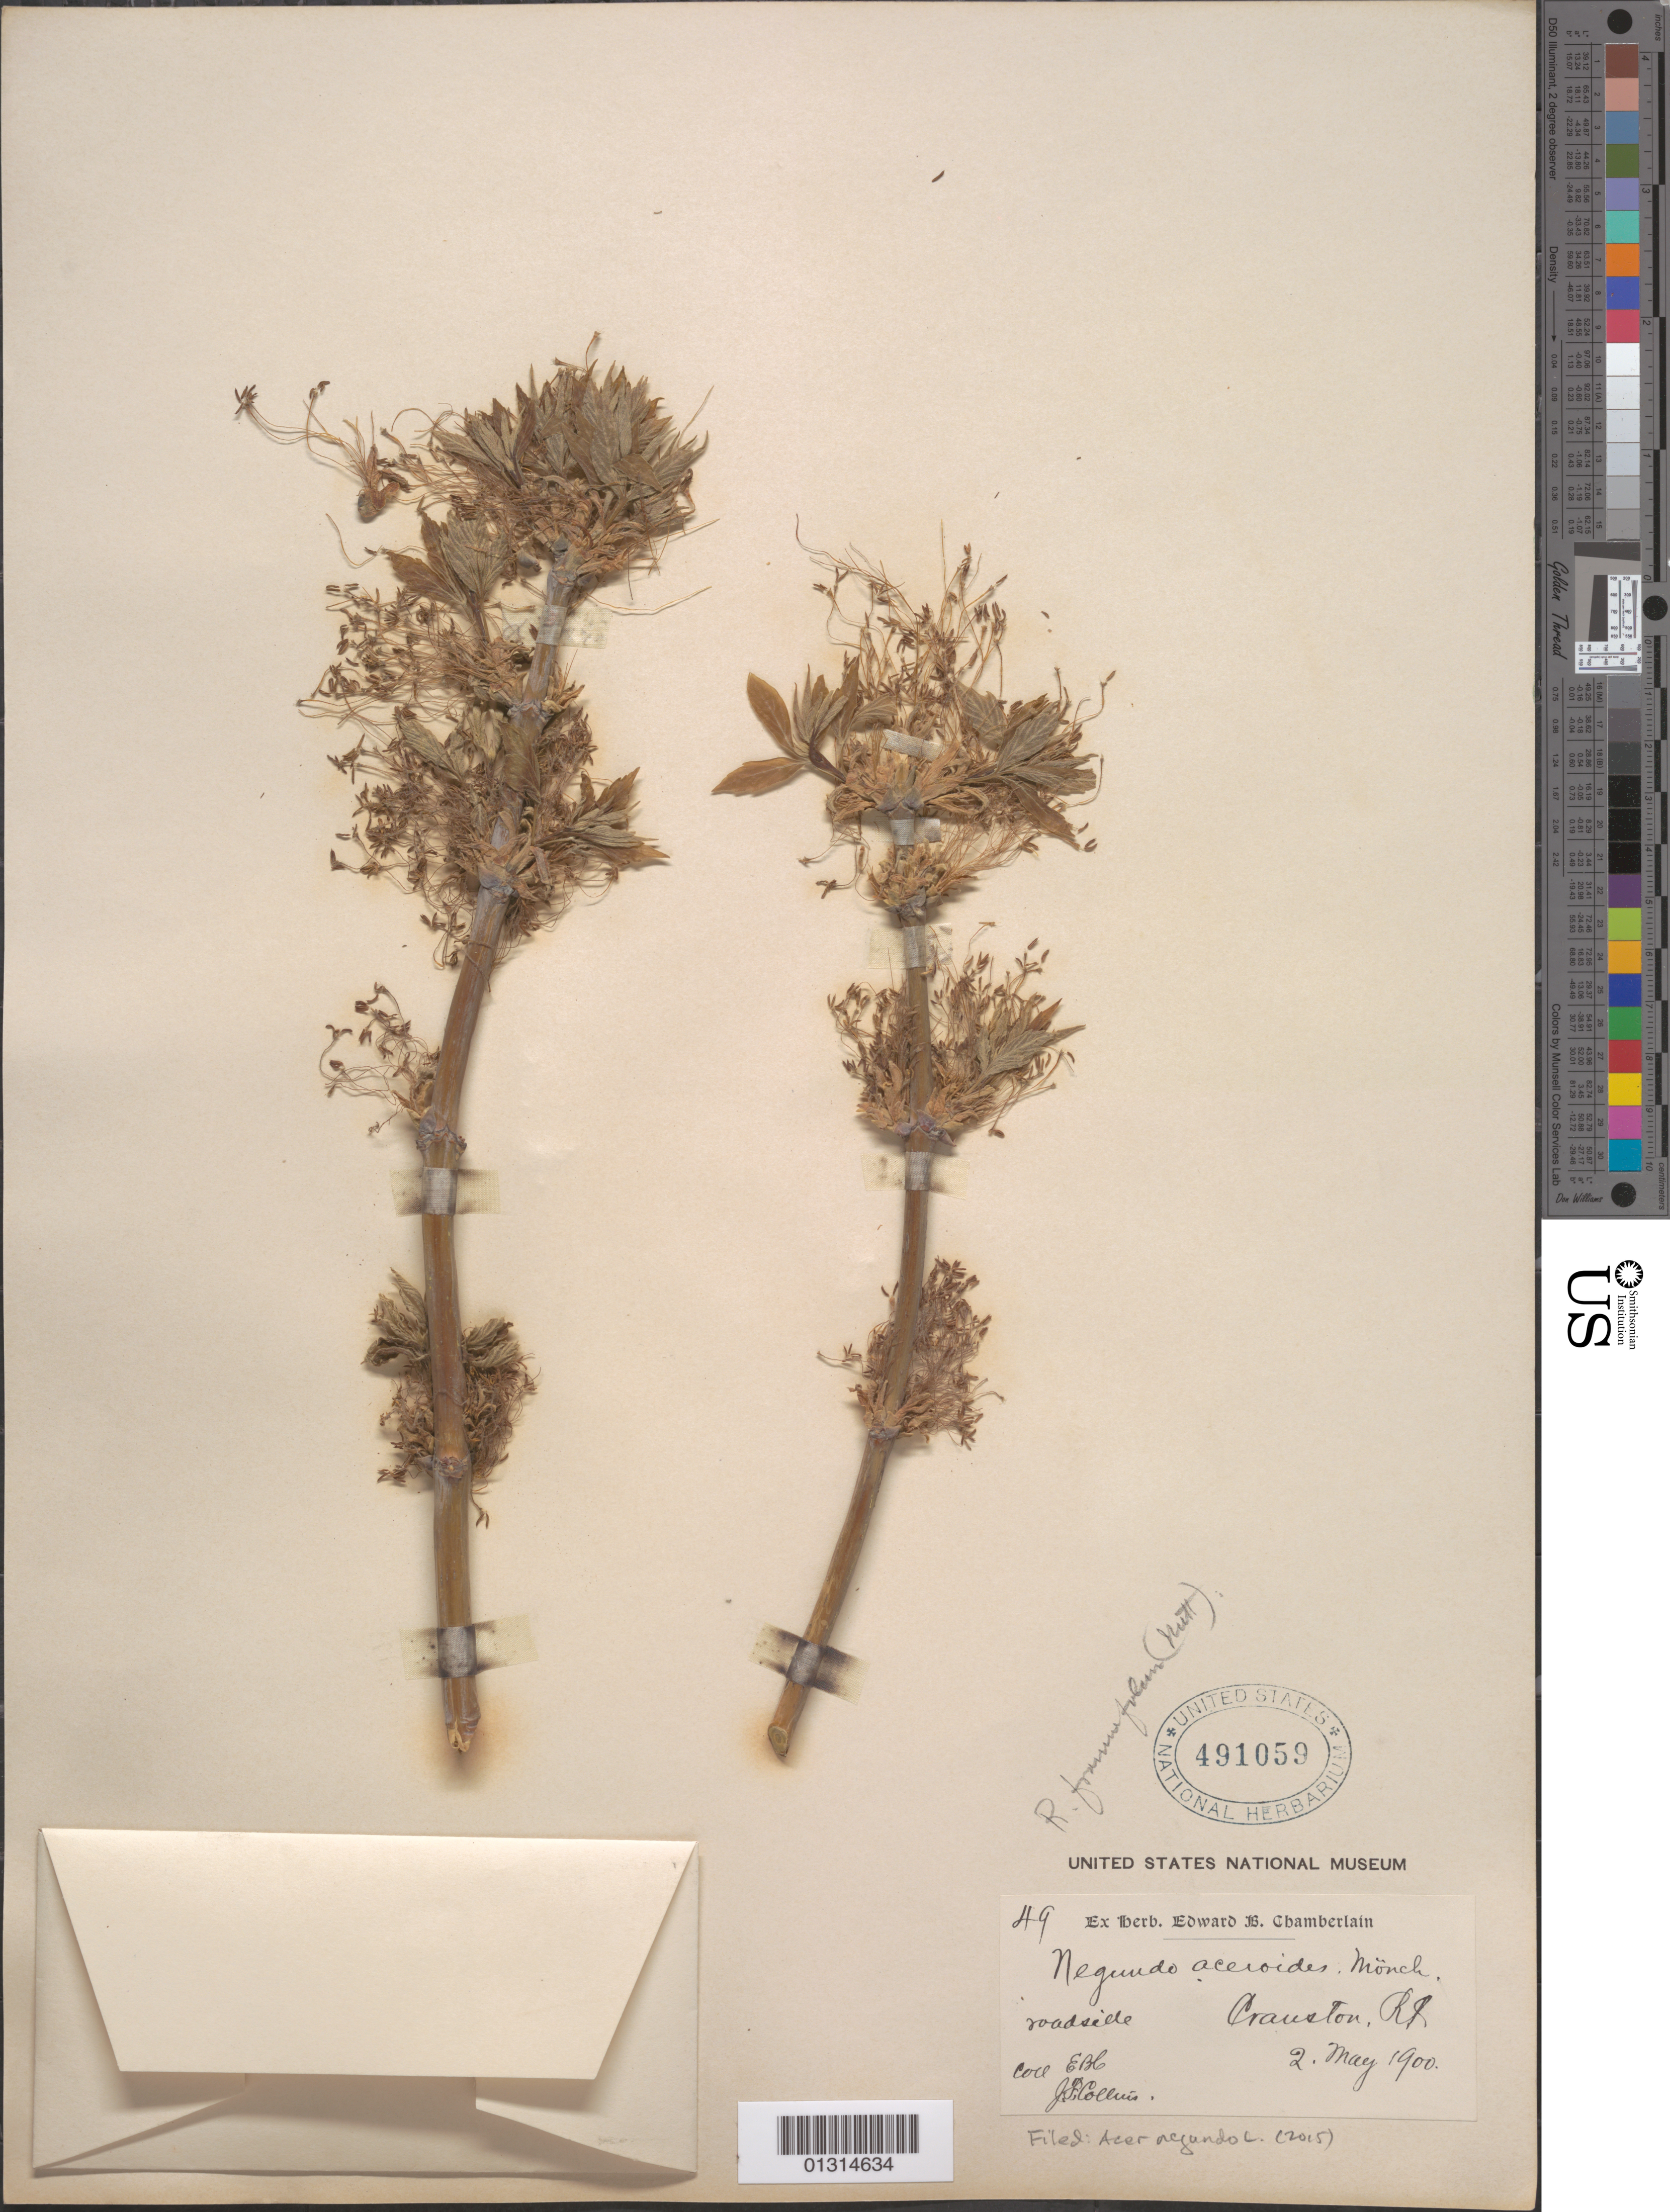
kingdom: Plantae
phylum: Tracheophyta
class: Magnoliopsida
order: Sapindales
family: Sapindaceae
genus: Acer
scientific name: Acer negundo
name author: L.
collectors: J. Collins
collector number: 49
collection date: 1900-05-02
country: United States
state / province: Rhode Island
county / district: Providence County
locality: Cranston.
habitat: Roadside.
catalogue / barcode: US 491059